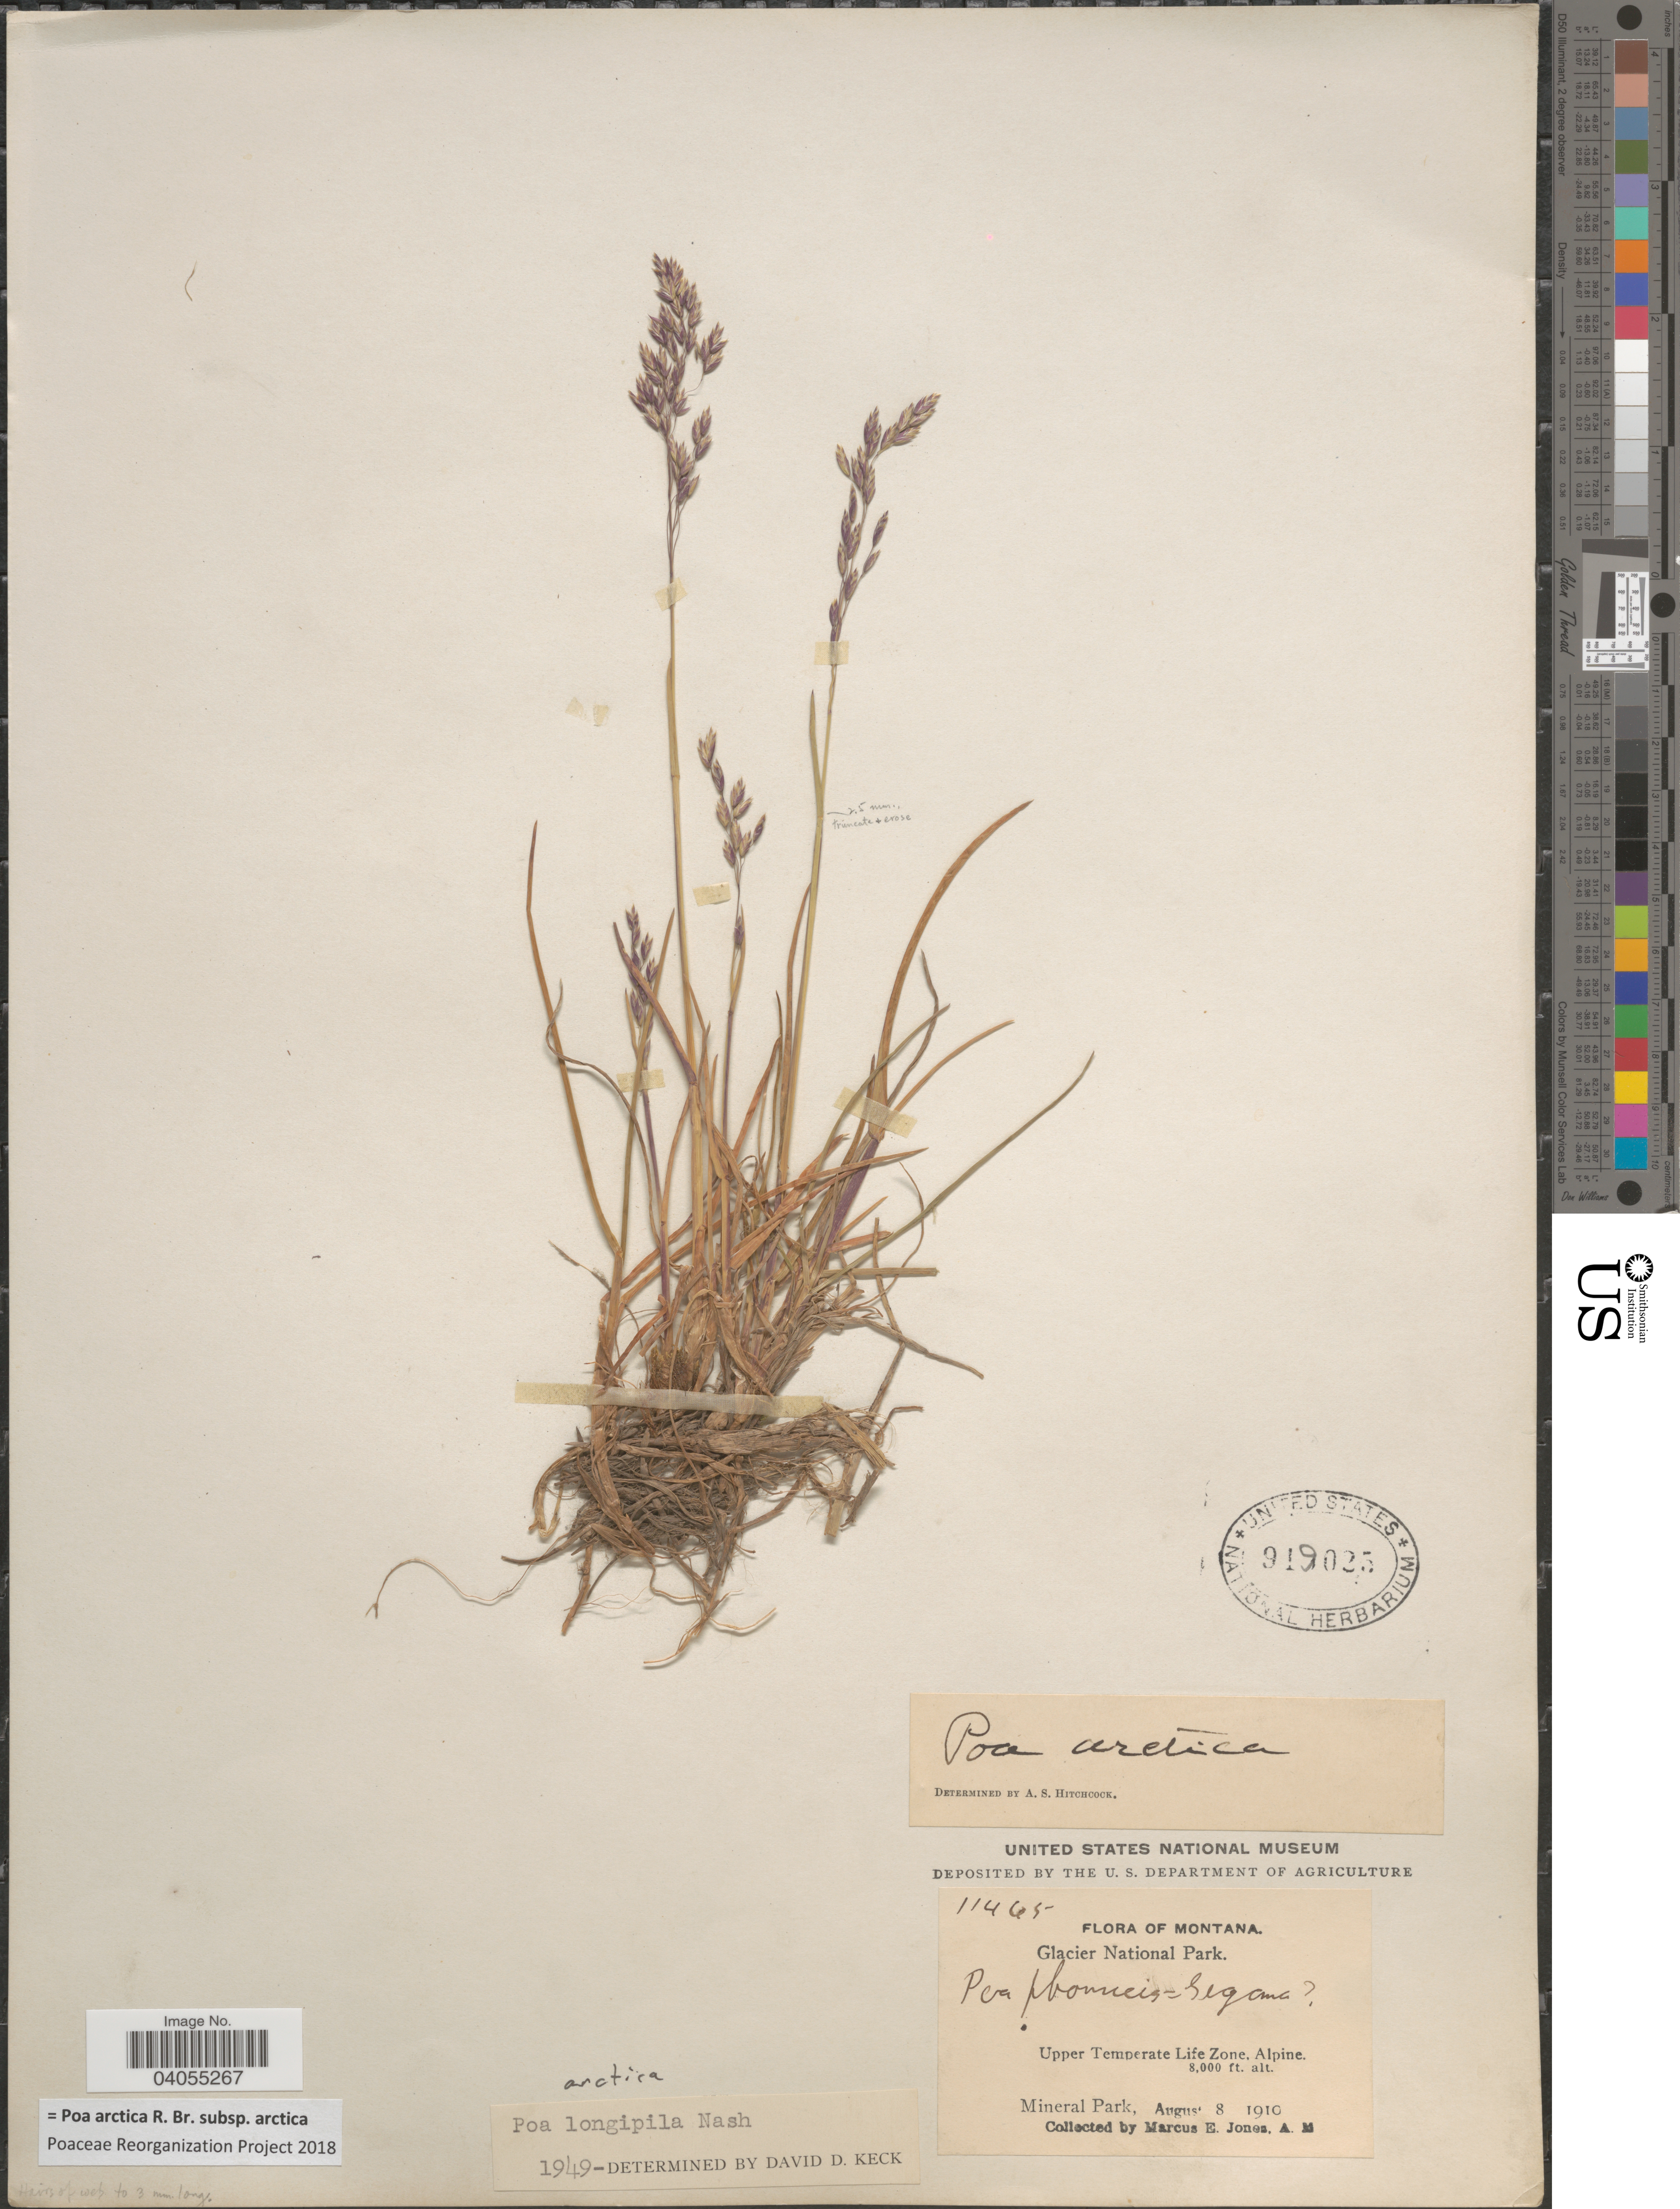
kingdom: Plantae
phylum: Tracheophyta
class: Liliopsida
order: Poales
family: Poaceae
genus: Poa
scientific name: Poa arctica subsp. arctica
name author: R. Br.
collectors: M. E. Jones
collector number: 11465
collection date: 1910-08-08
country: United States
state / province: Montana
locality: Glacier National Park. Upper Temperate Life Zone, Alpine. Mineral Park.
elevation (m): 2438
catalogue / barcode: US 919025